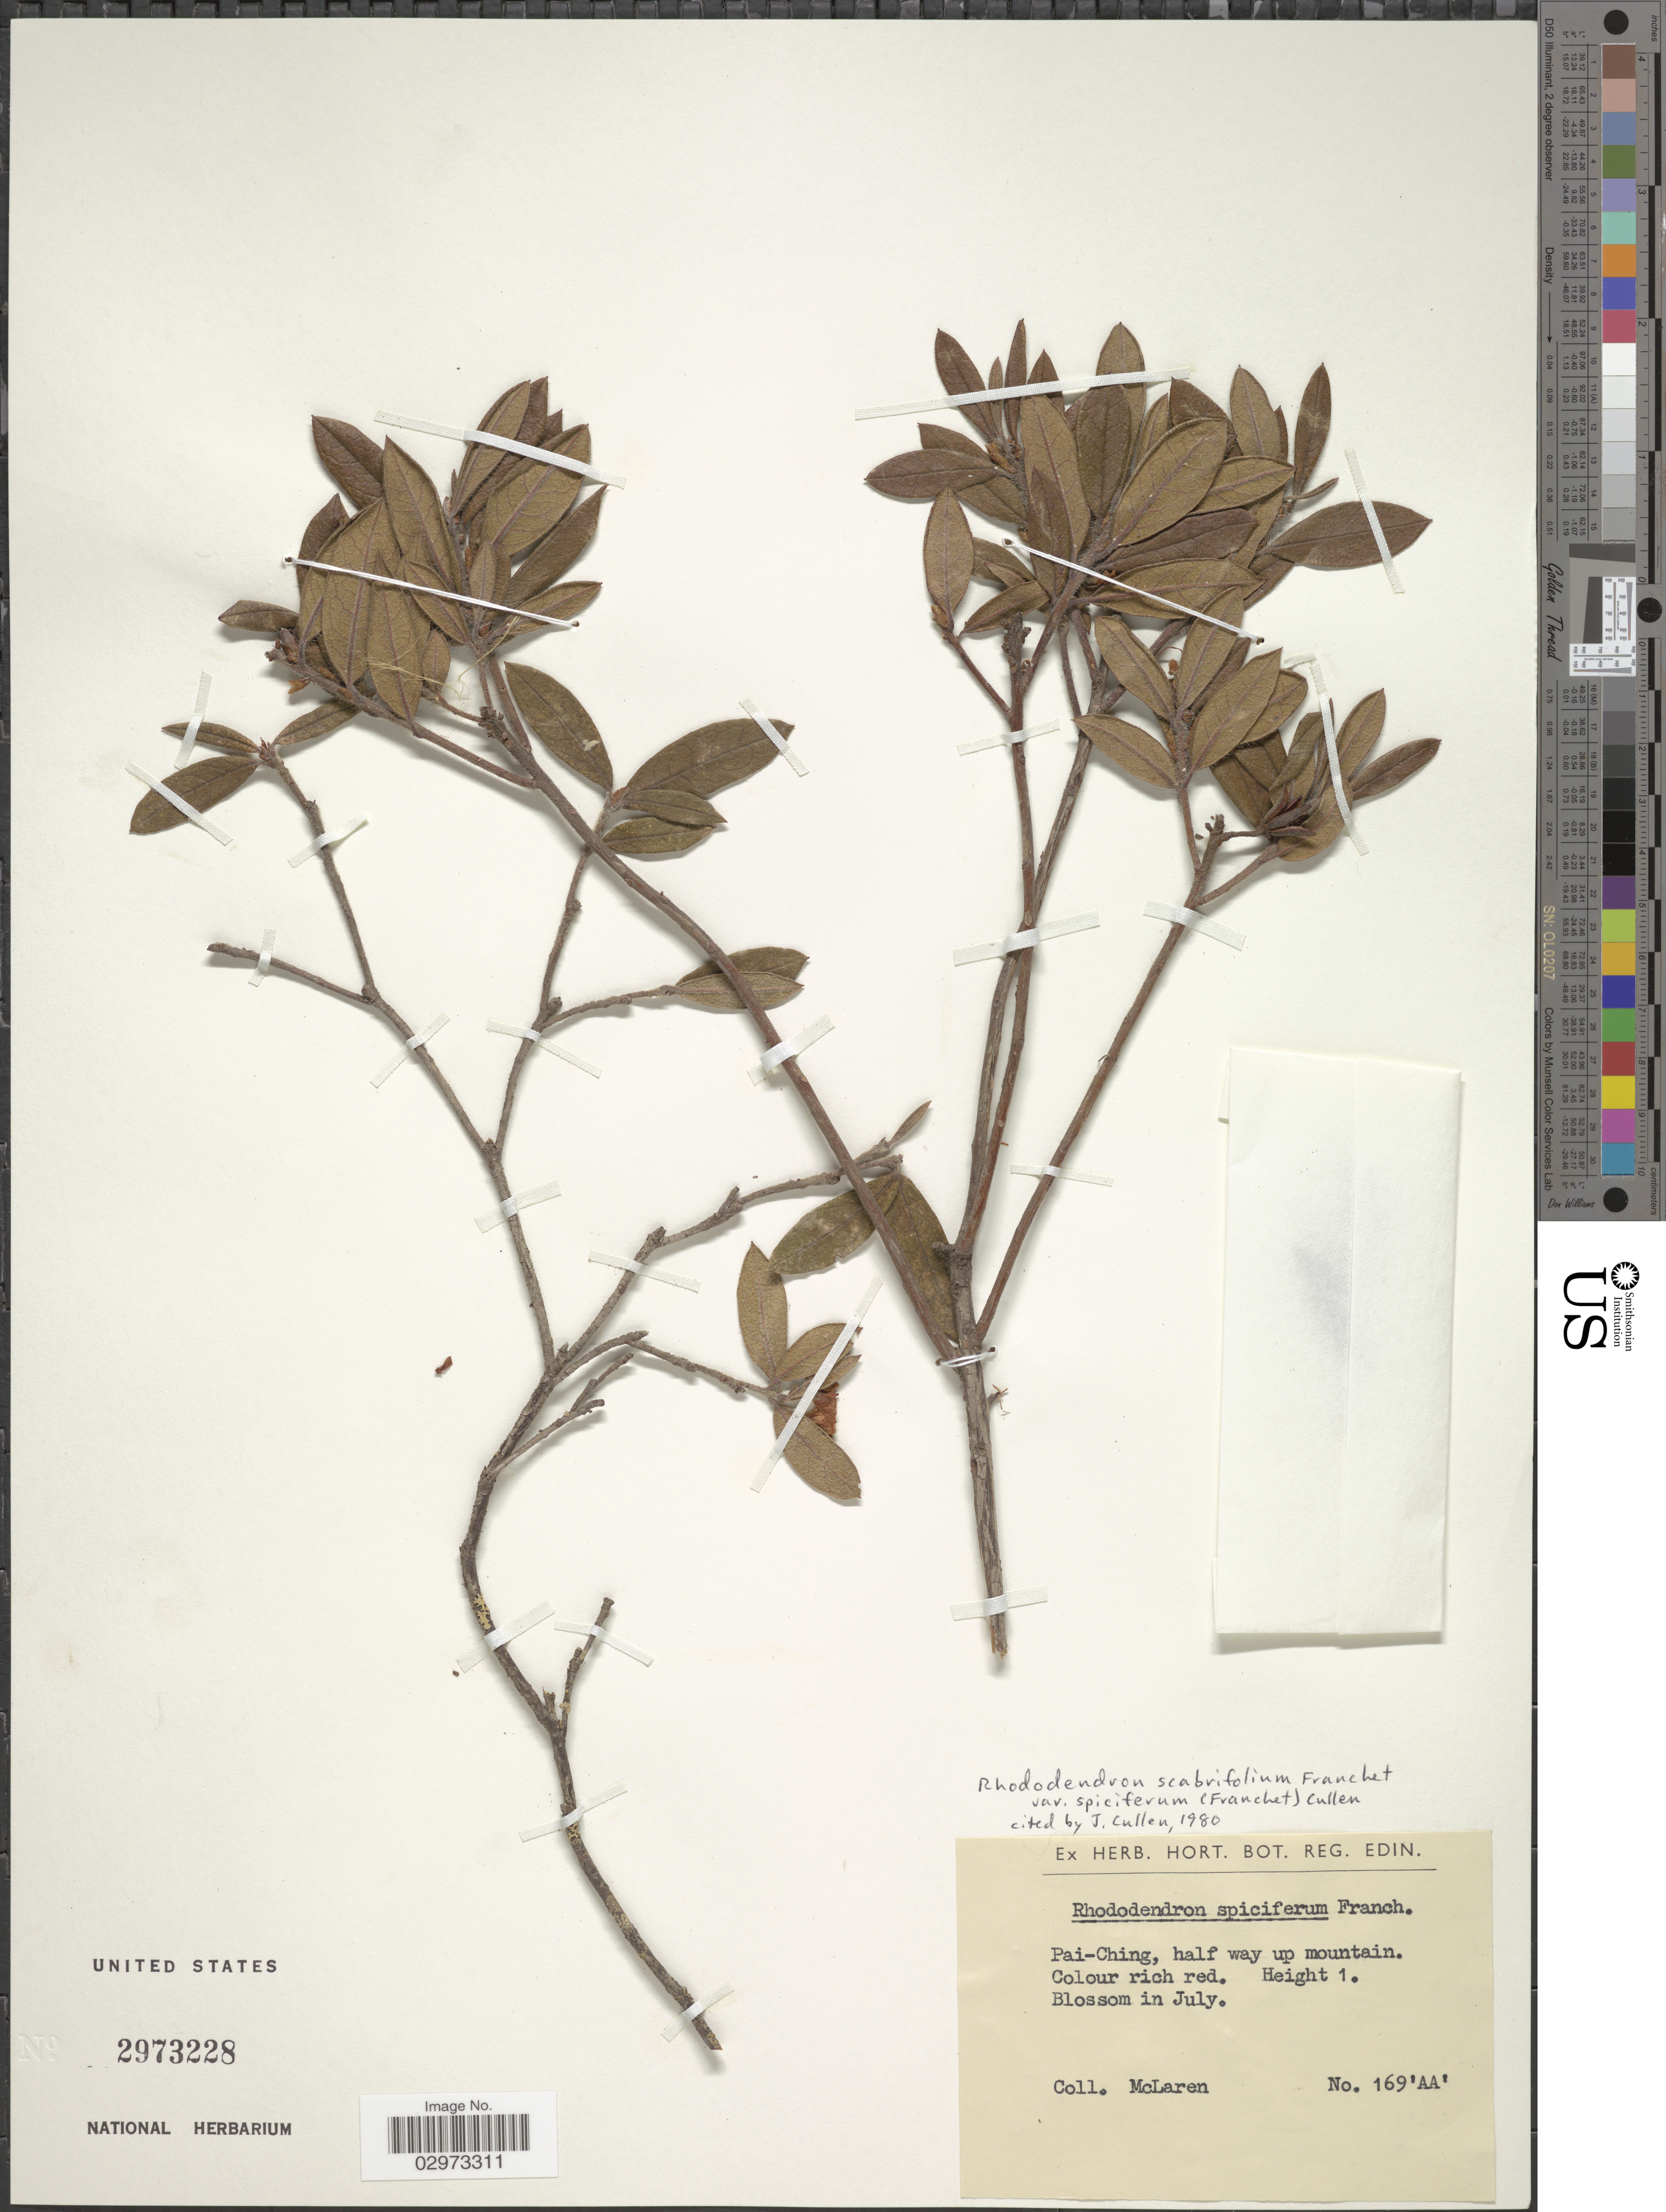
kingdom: Plantae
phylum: Tracheophyta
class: Magnoliopsida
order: Ericales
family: Ericaceae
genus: Rhododendron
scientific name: Rhododendron scabrifolium var. spiciferum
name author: (Franch.) Cullen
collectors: McLaren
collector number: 169'AA'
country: China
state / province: Shanxi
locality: Pai-Ching, half way up mountain.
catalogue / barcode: US 2973228